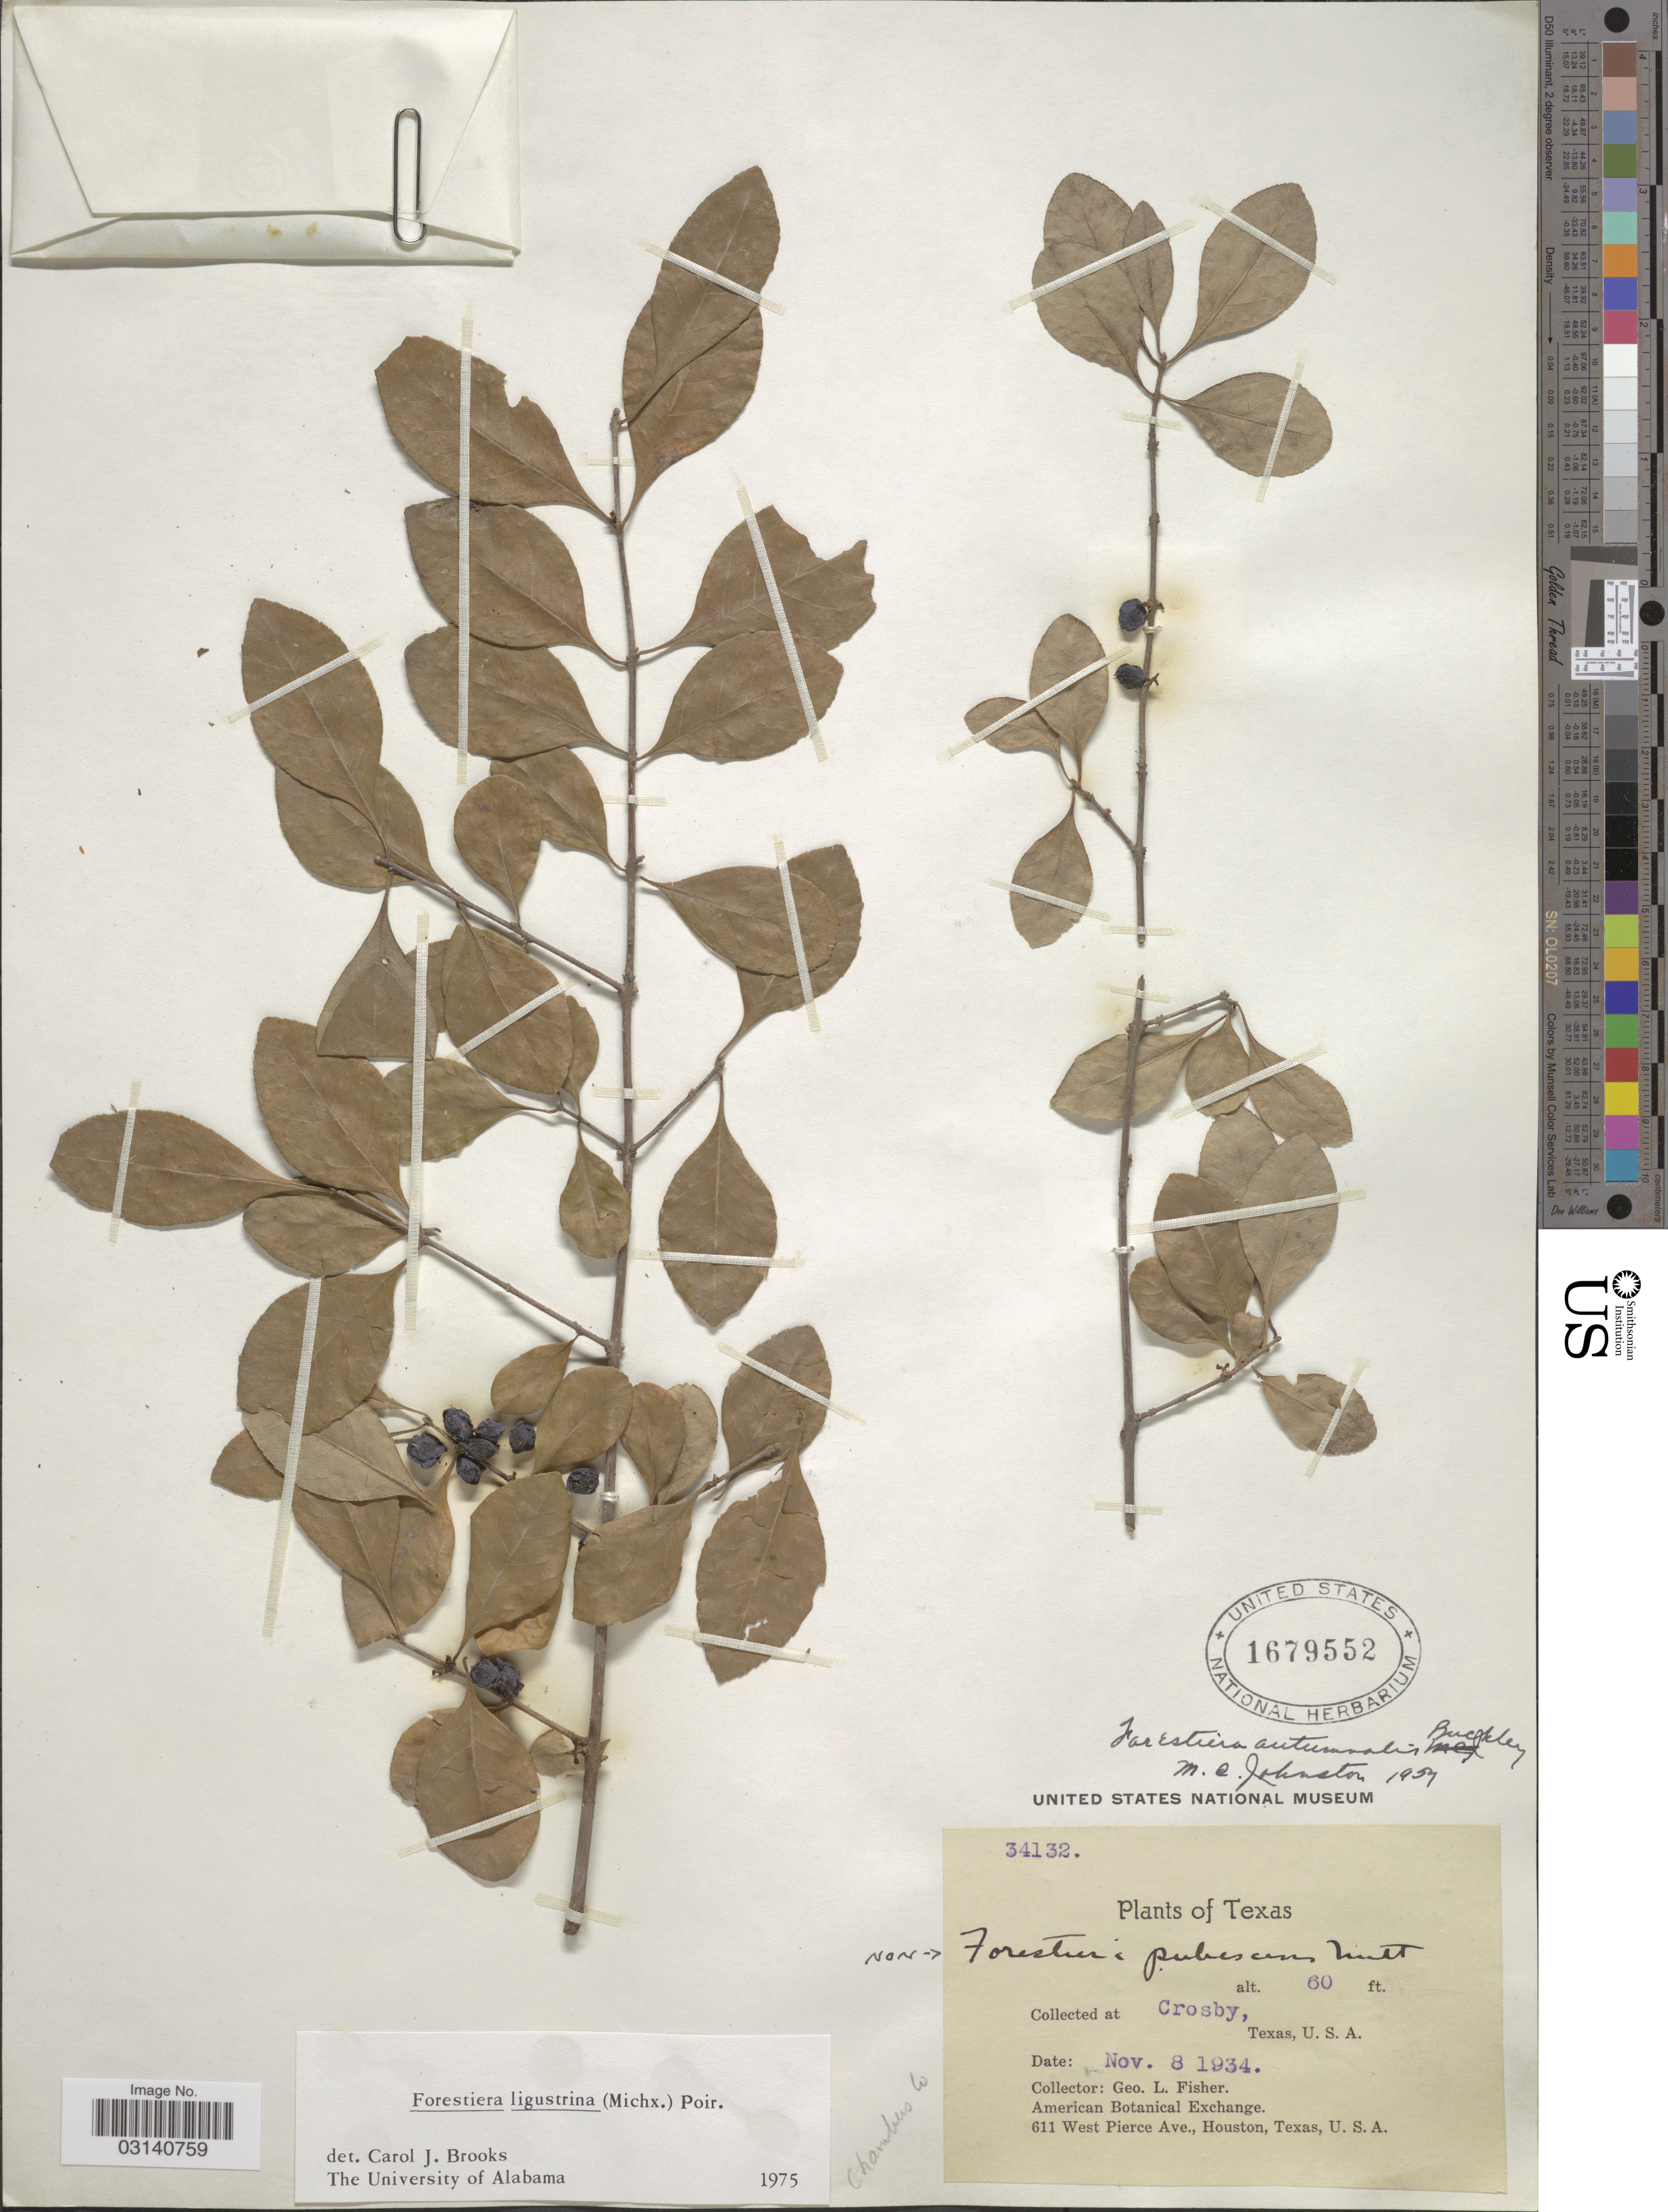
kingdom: Plantae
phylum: Tracheophyta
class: Magnoliopsida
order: Lamiales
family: Oleaceae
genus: Forestiera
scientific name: Forestiera ligustrina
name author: (Michx.) Poir.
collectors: G. L. Fisher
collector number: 34132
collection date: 1934-11-08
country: United States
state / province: Texas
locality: Crosby, Texas. Chambers Co.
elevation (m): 18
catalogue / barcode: US 1679552